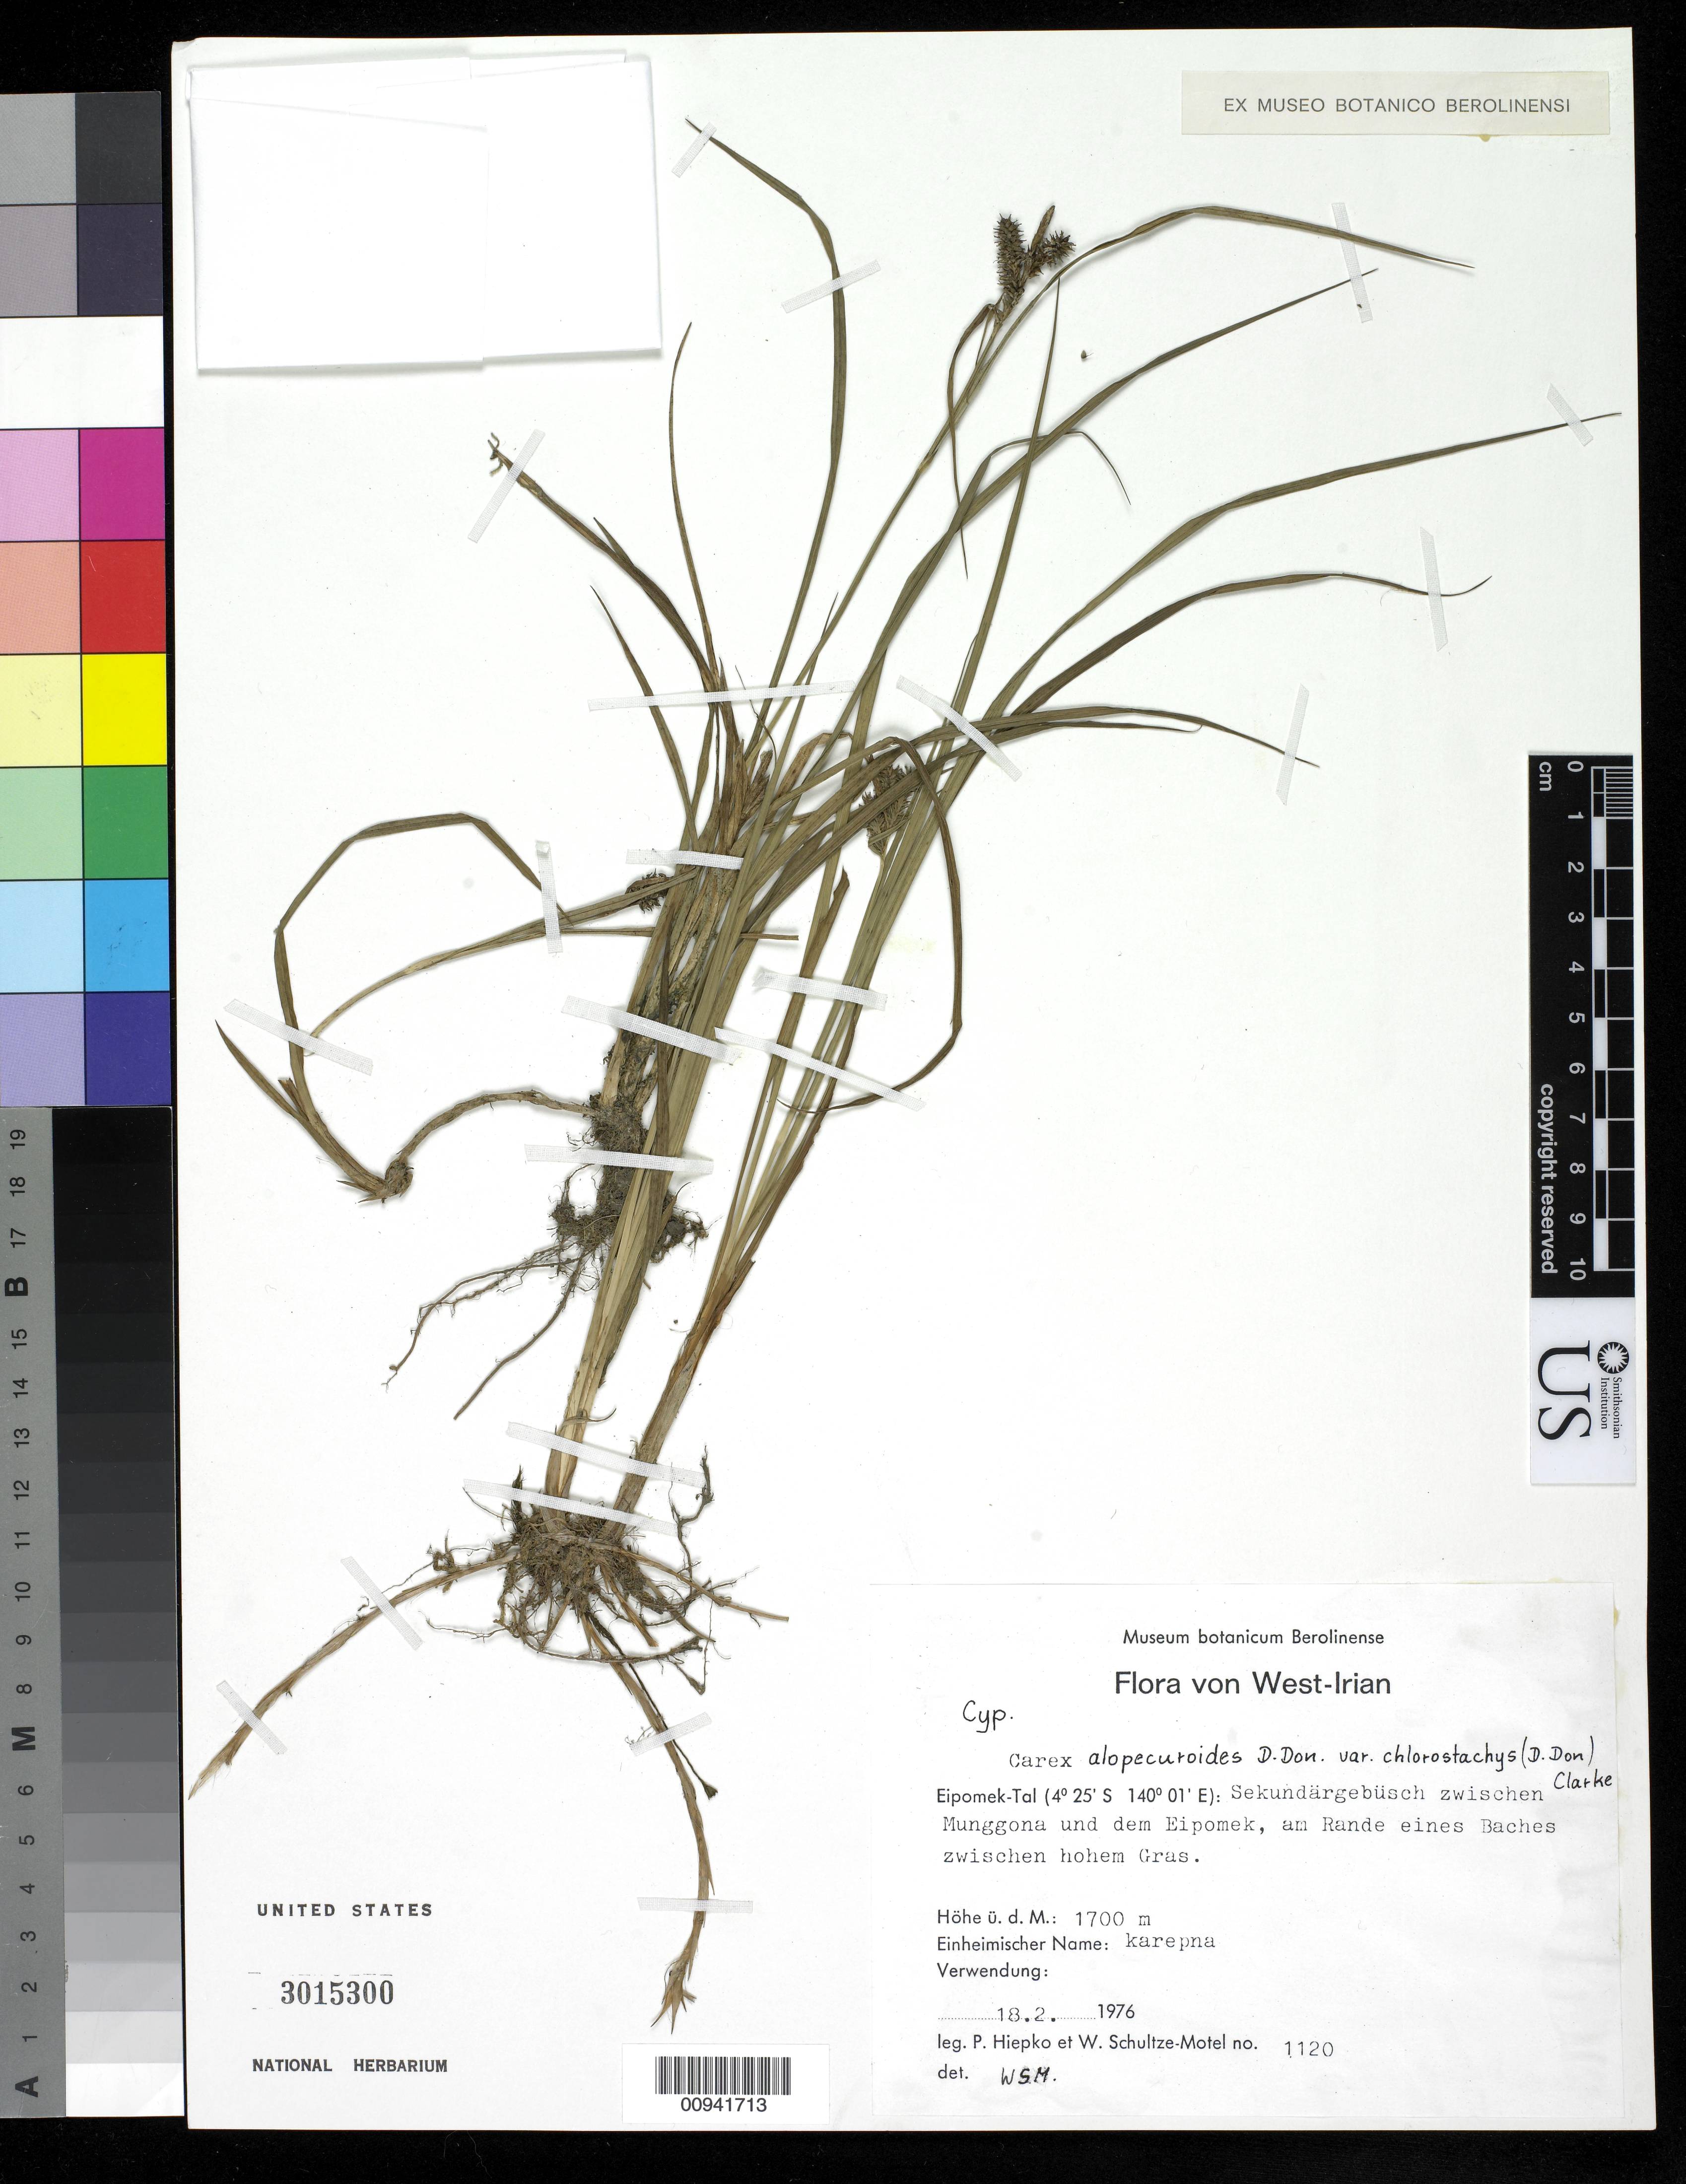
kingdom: Plantae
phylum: Tracheophyta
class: Liliopsida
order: Poales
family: Cyperaceae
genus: Carex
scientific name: Carex doniana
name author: Spreng.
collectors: P. H. Hiepko & W. Schultze-Motel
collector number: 1120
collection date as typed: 18 Feb 1976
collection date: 1976-02-18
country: Indonesia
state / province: Papua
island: New Guinea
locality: Eipomek-Tal. Irian Barat.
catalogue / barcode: US 3015300